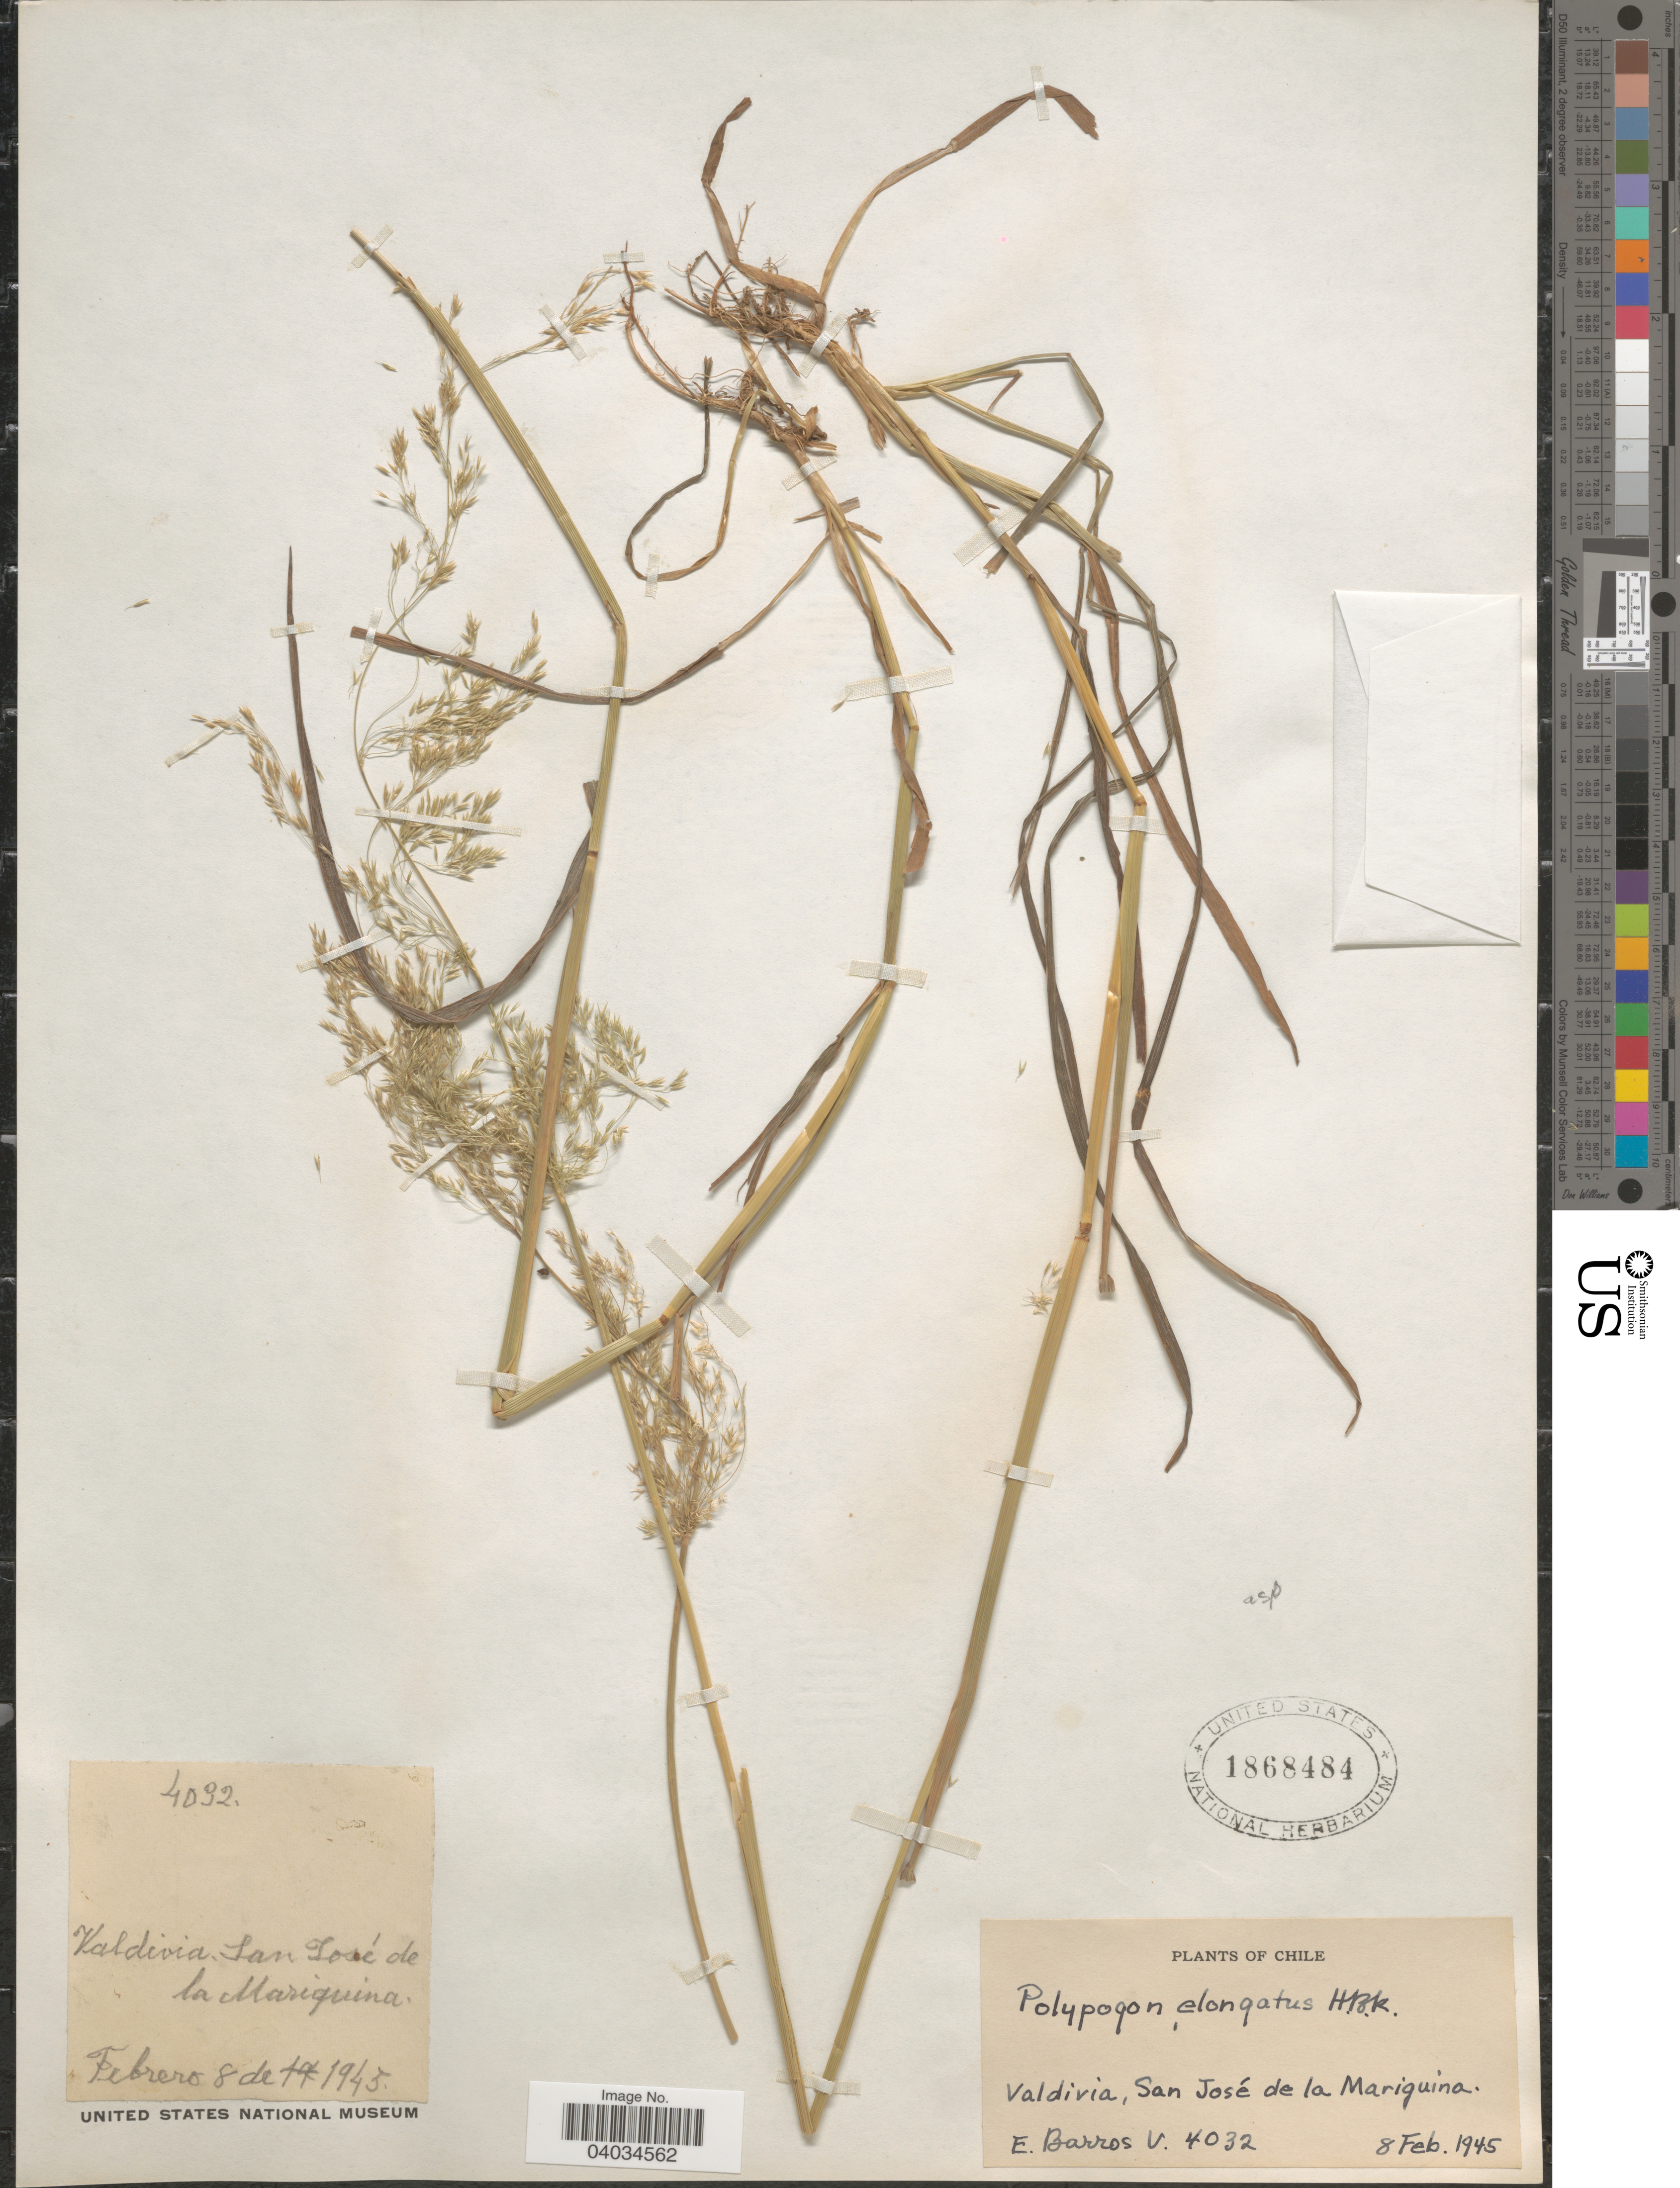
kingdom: Plantae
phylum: Tracheophyta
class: Liliopsida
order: Poales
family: Poaceae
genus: Polypogon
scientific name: Polypogon sp.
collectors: E. Barros V.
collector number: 4032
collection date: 1945-02-08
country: Chile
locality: Valdivia, San José de Mariquina.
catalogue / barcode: US 1868484